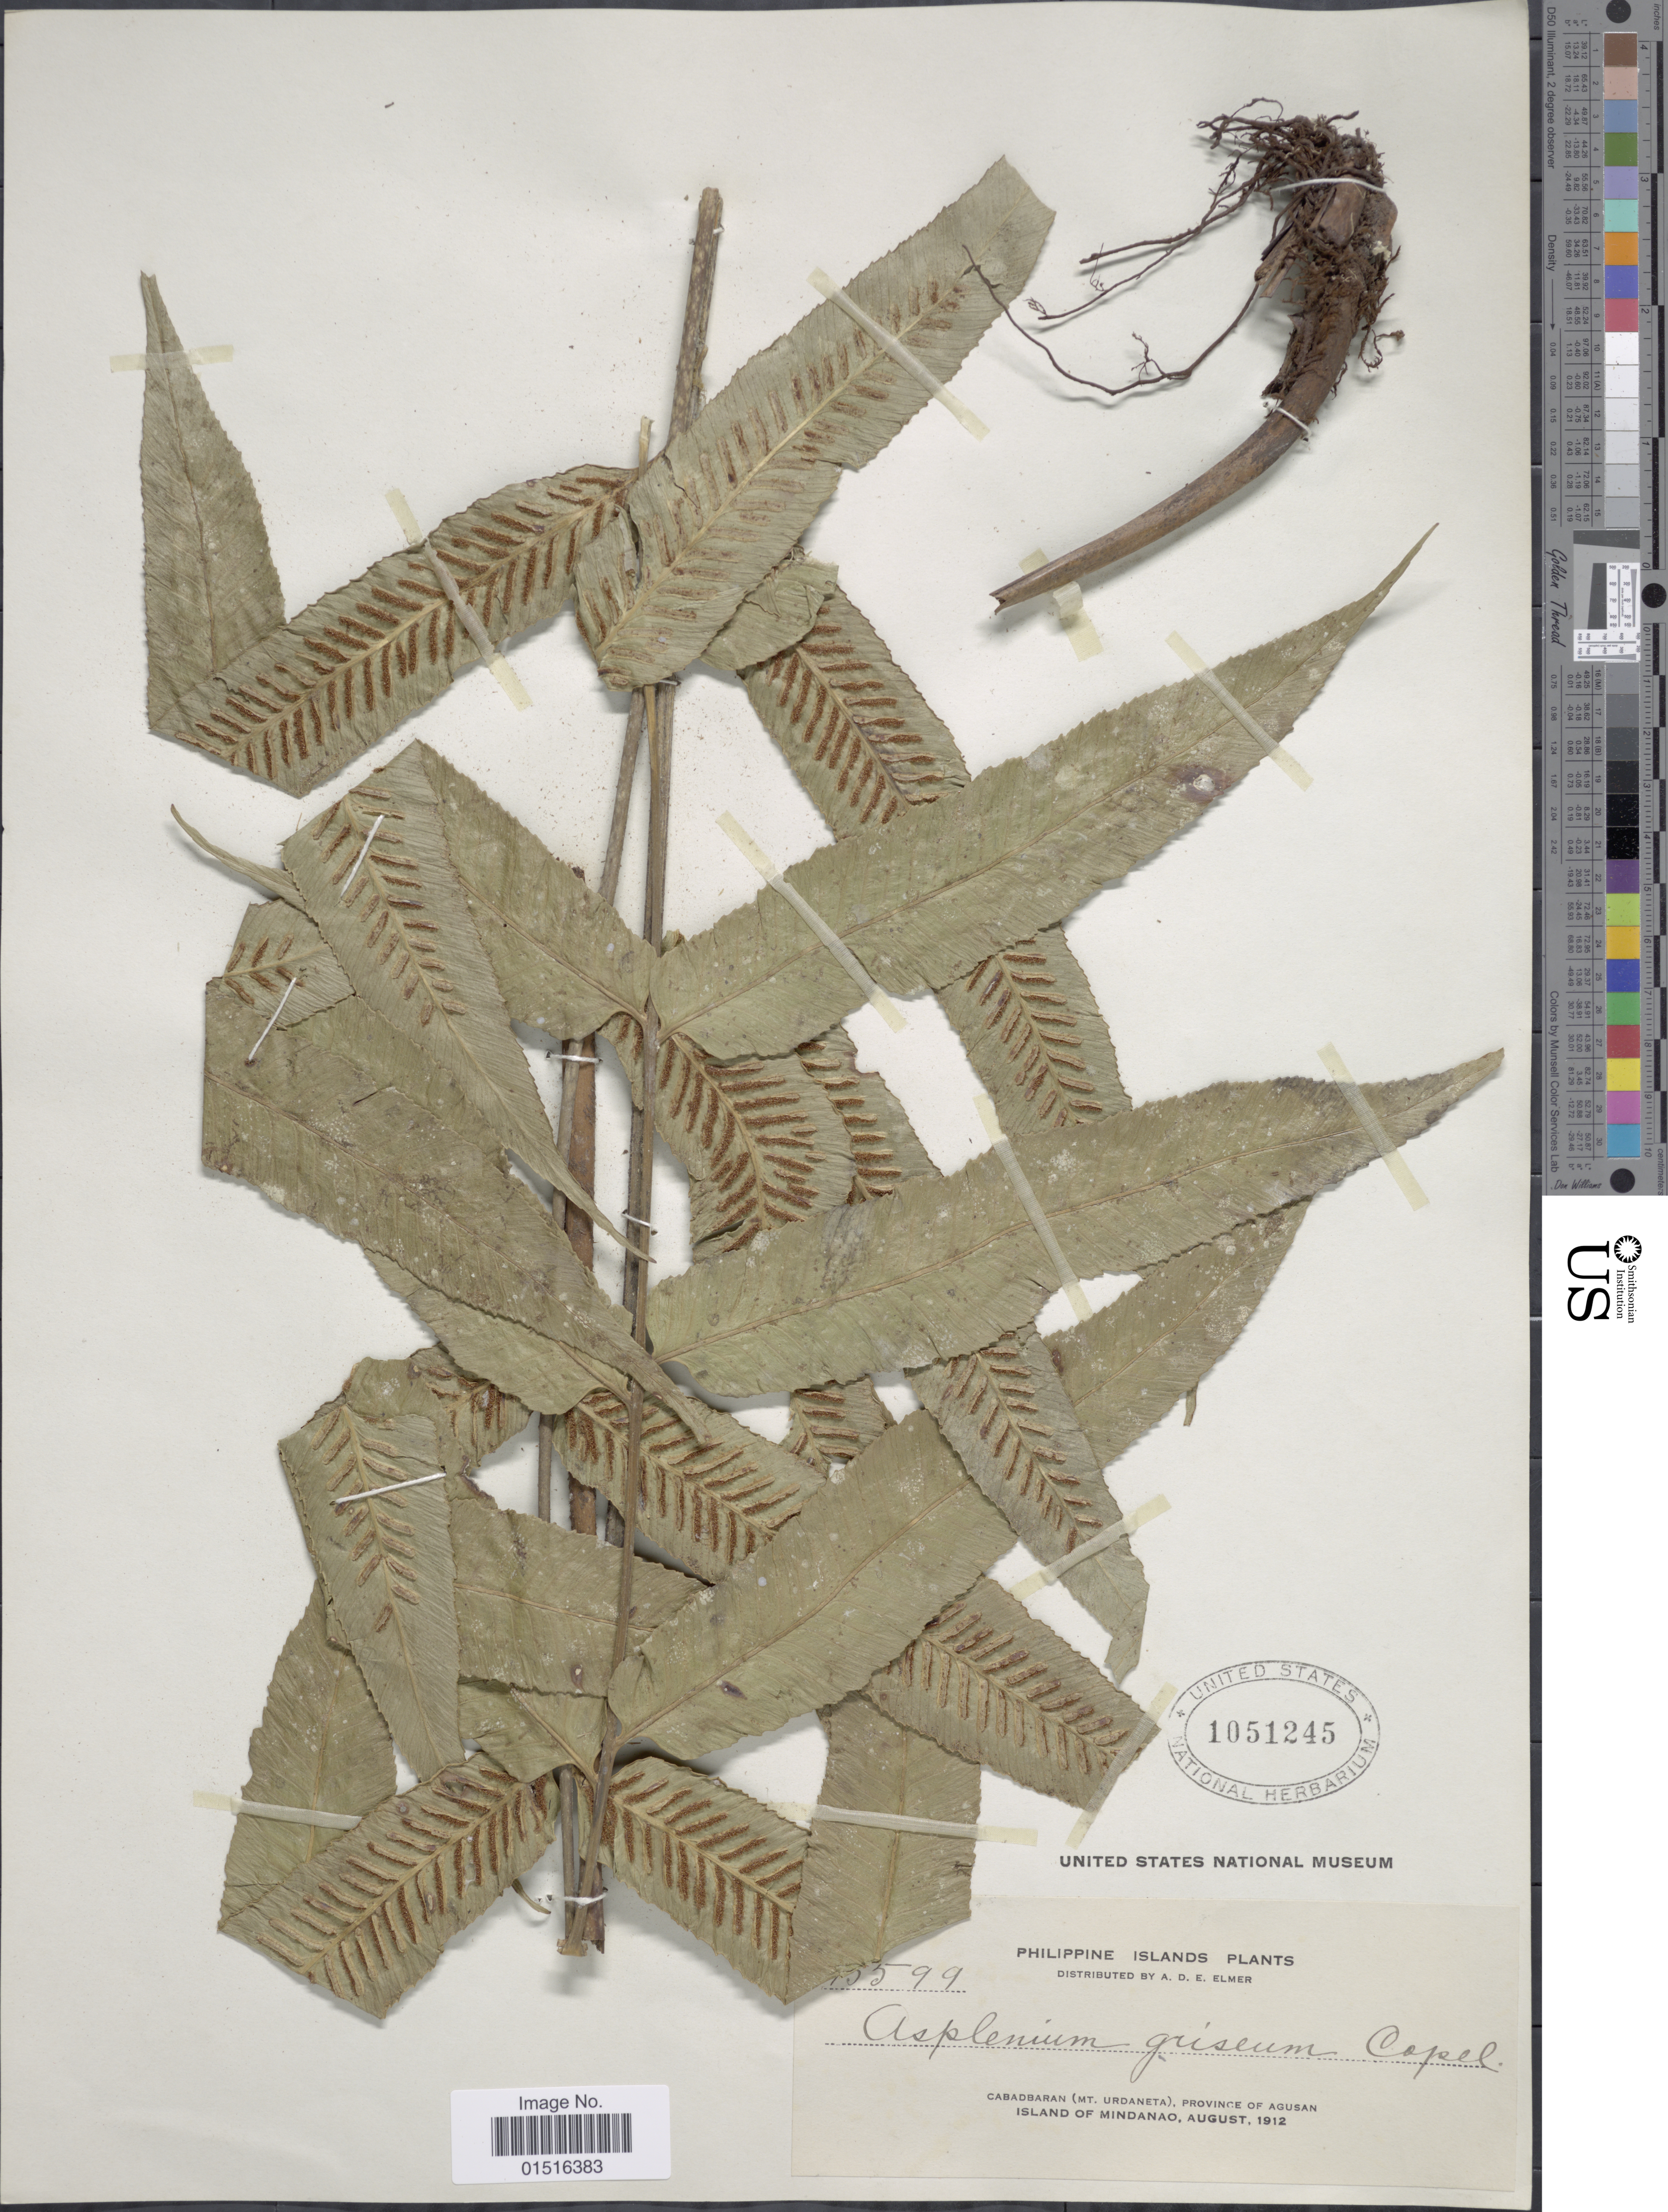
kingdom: Plantae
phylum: Tracheophyta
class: Polypodiopsida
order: Polypodiales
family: Aspleniaceae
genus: Asplenium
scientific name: Asplenium griseum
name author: Copel.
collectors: A. D. E. Elmer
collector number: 15599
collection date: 1912-08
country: Philippines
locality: Philippine Islands, Cabadbaran (Mt. Urdaneta), Province of Agusan, Island of Mindanao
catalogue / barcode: US 1051245